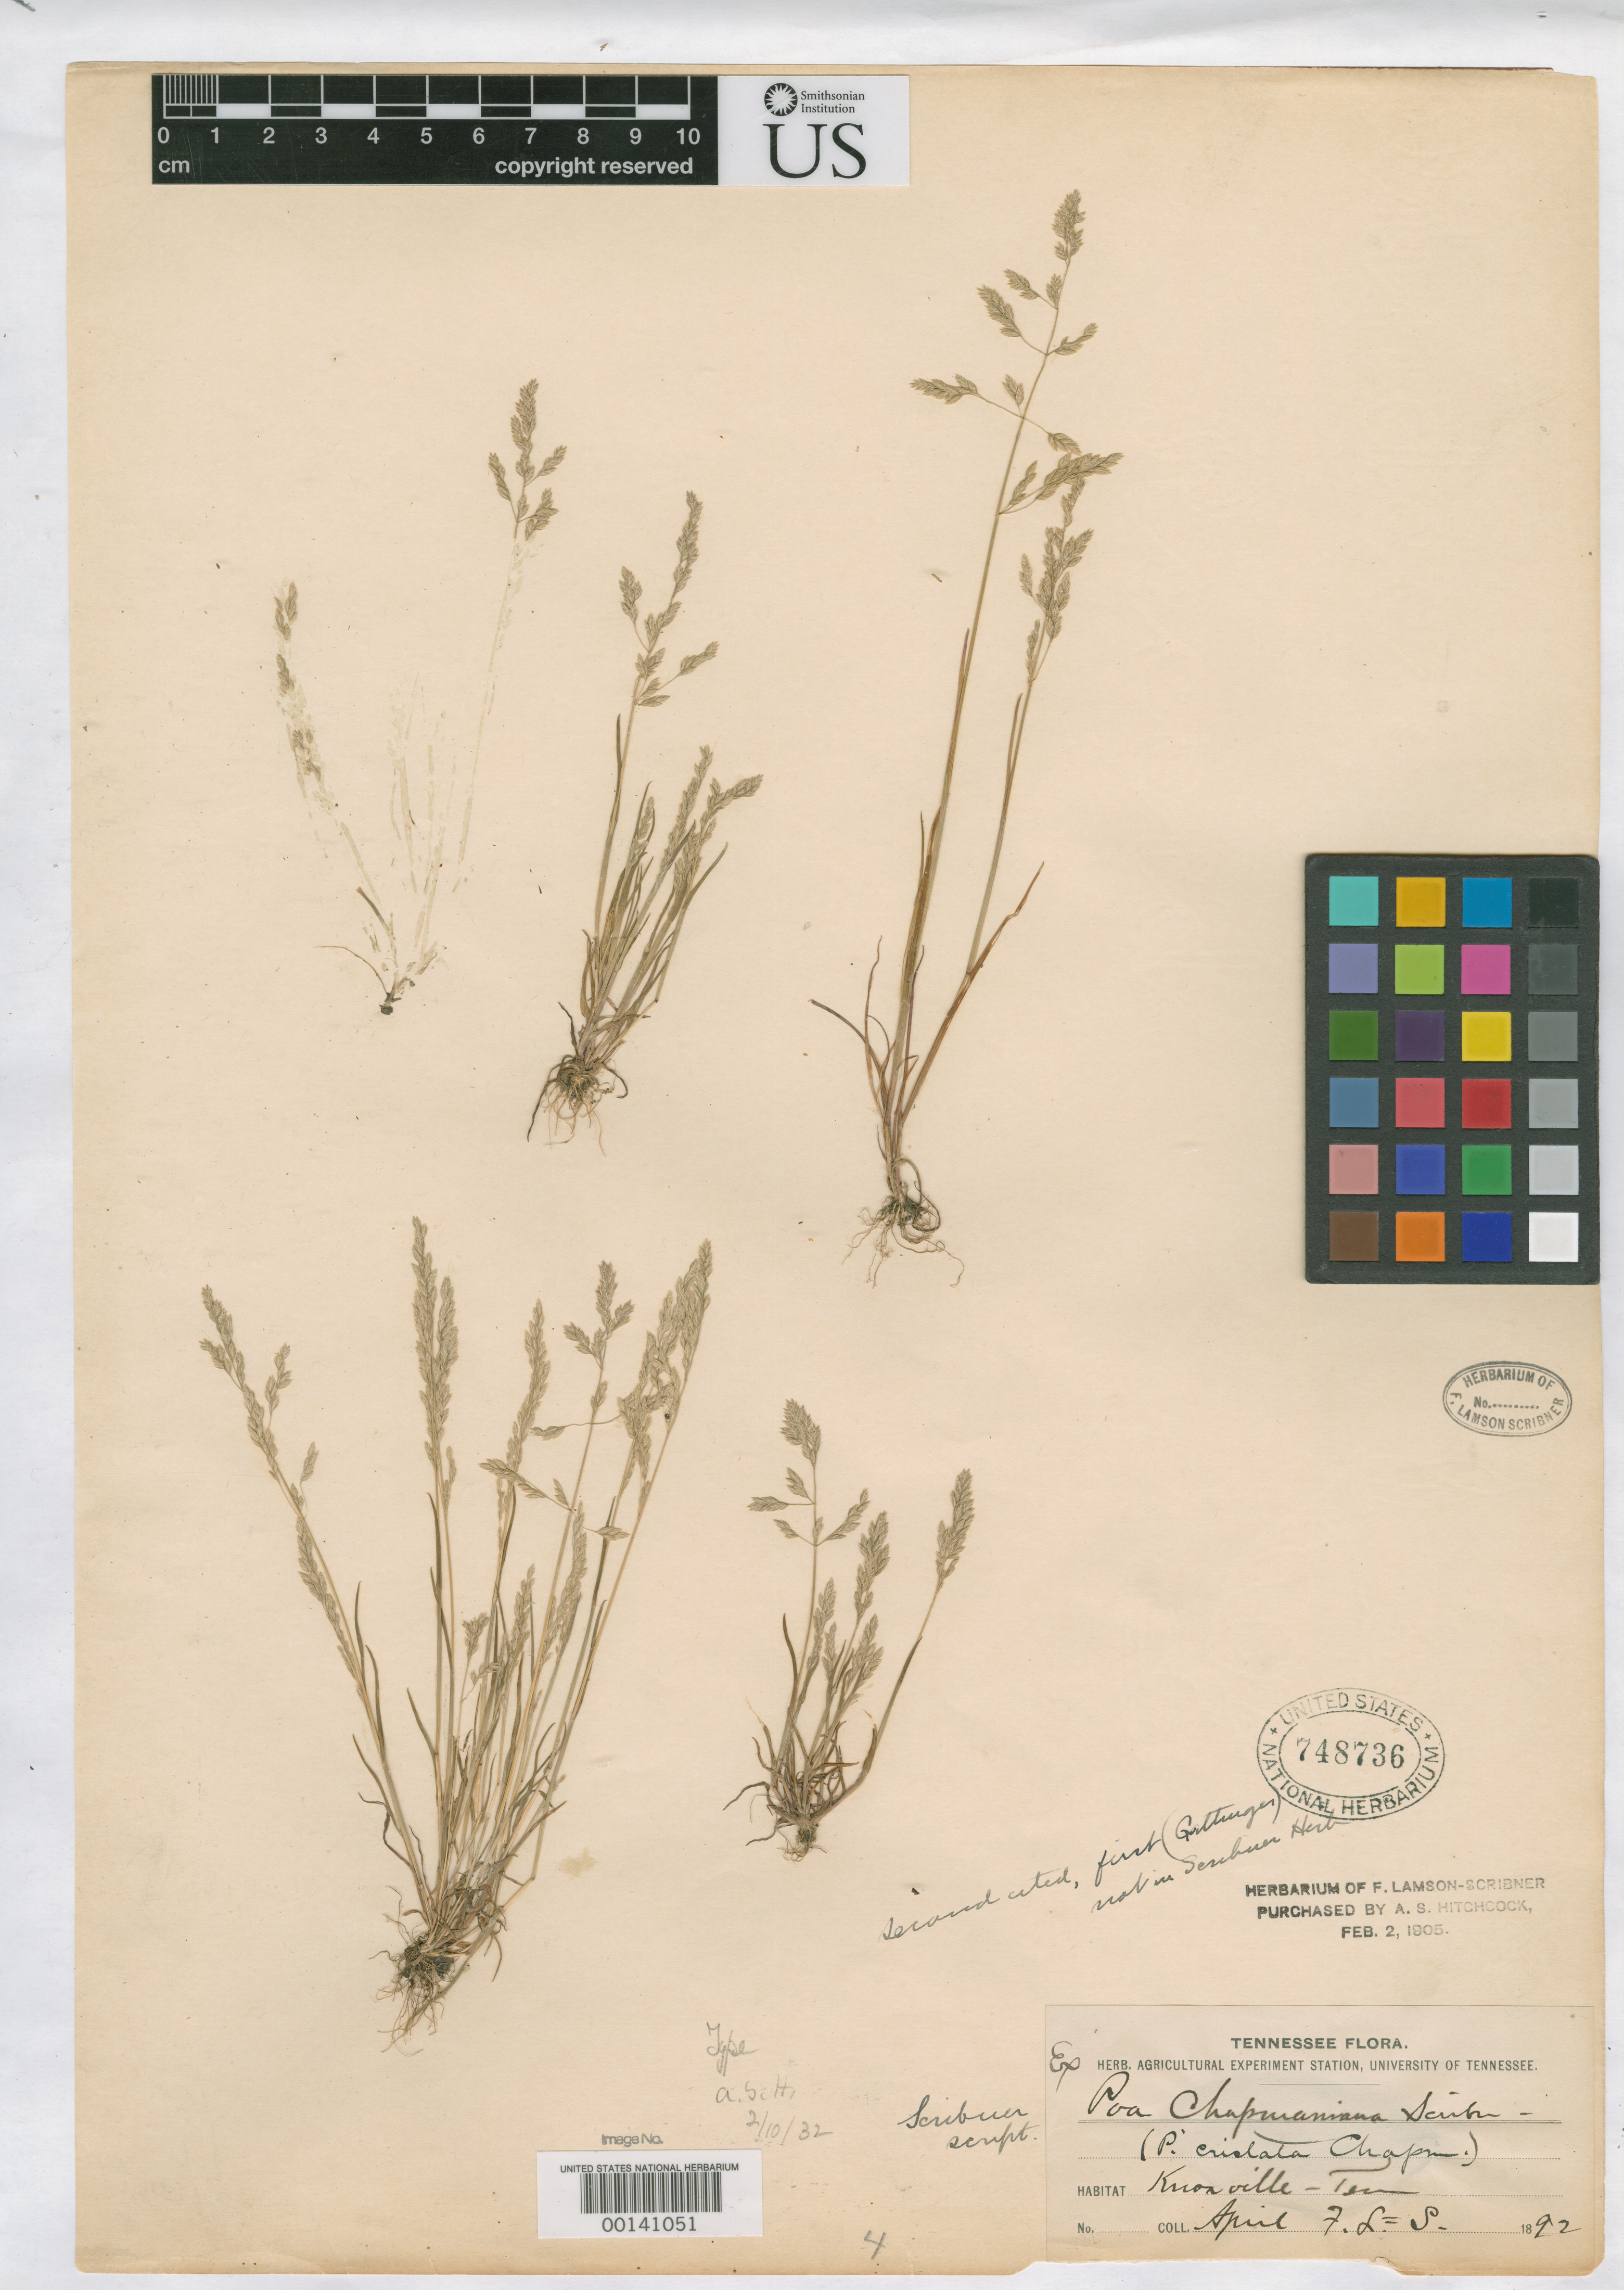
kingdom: Plantae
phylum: Tracheophyta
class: Liliopsida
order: Poales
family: Poaceae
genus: Poa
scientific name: Poa chapmaniana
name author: Scribn.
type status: Lectotype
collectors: F. L. Scribner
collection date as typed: Apr 1892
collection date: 1892-04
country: United States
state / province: Tennessee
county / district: Knox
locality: Knoxville.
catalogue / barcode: US 748736